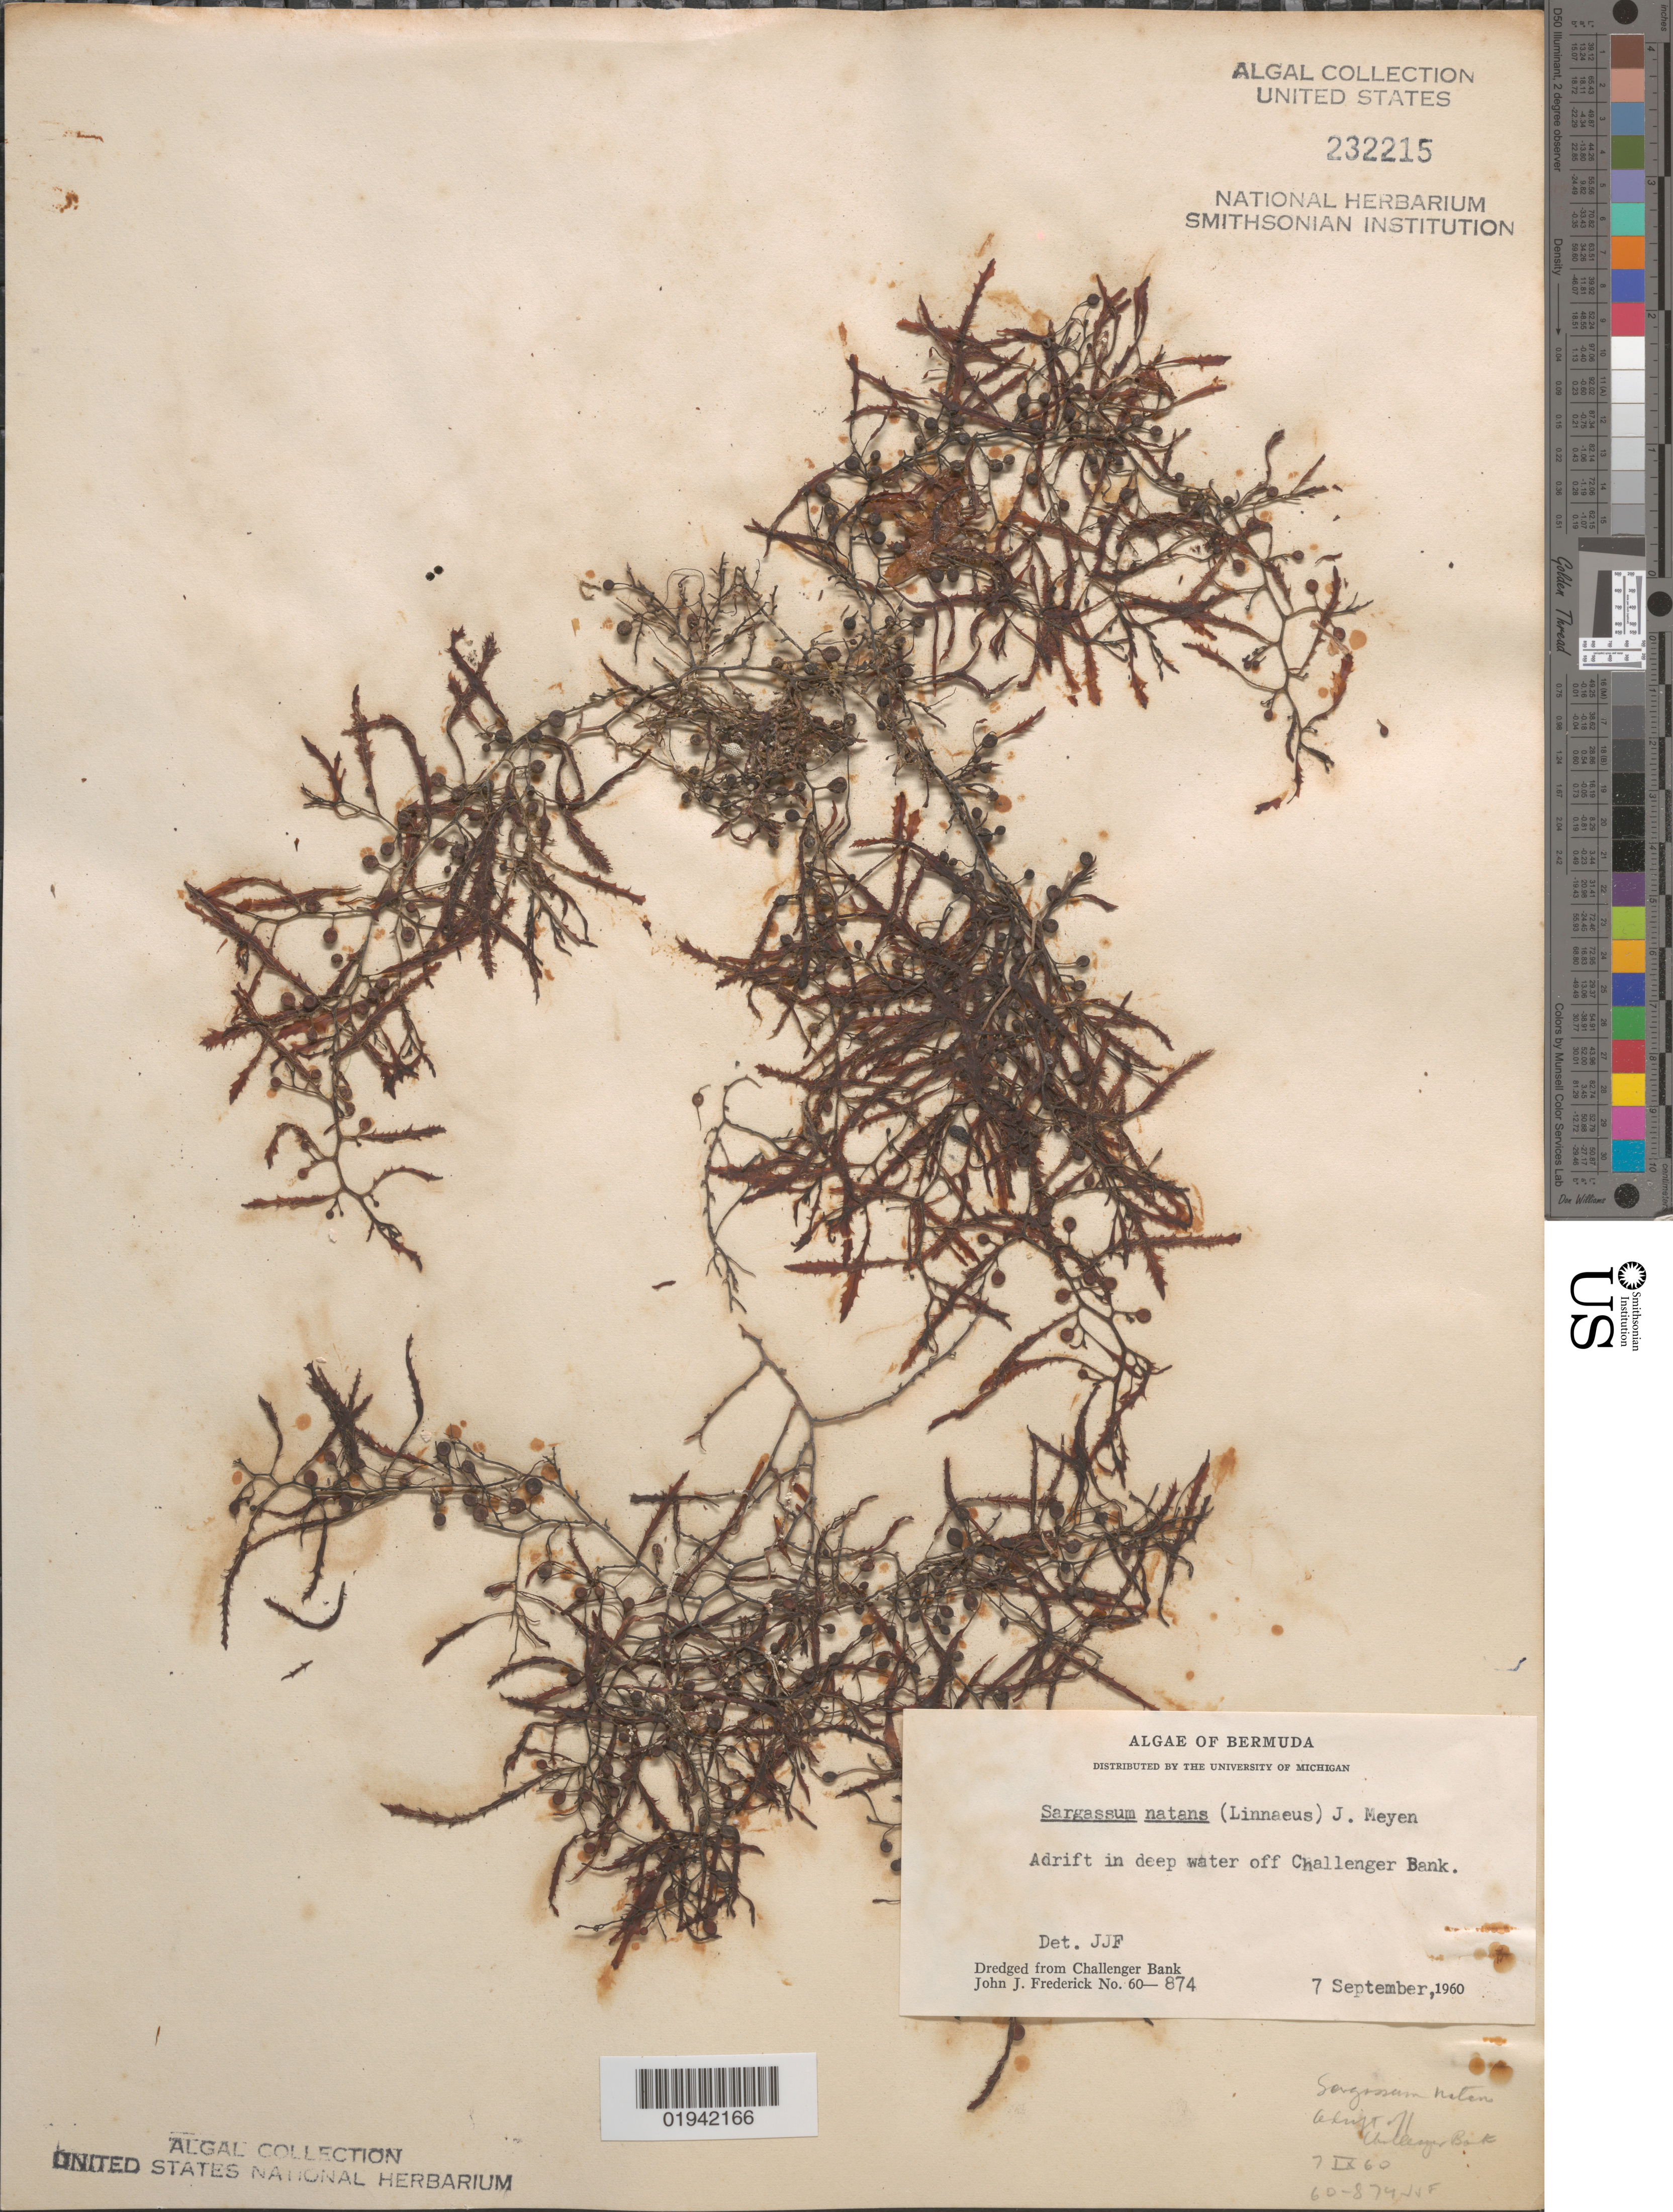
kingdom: Chromista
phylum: Ochrophyta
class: Phaeophyceae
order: Fucales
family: Sargassaceae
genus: Sargassum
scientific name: Sargassum natans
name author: (L.) Gaillon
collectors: J. Frederick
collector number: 60-874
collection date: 1960-09-07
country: Bermuda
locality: Adrift in deep water off Challenger Bank. Dredged from Challenger Bank.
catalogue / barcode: US 232215